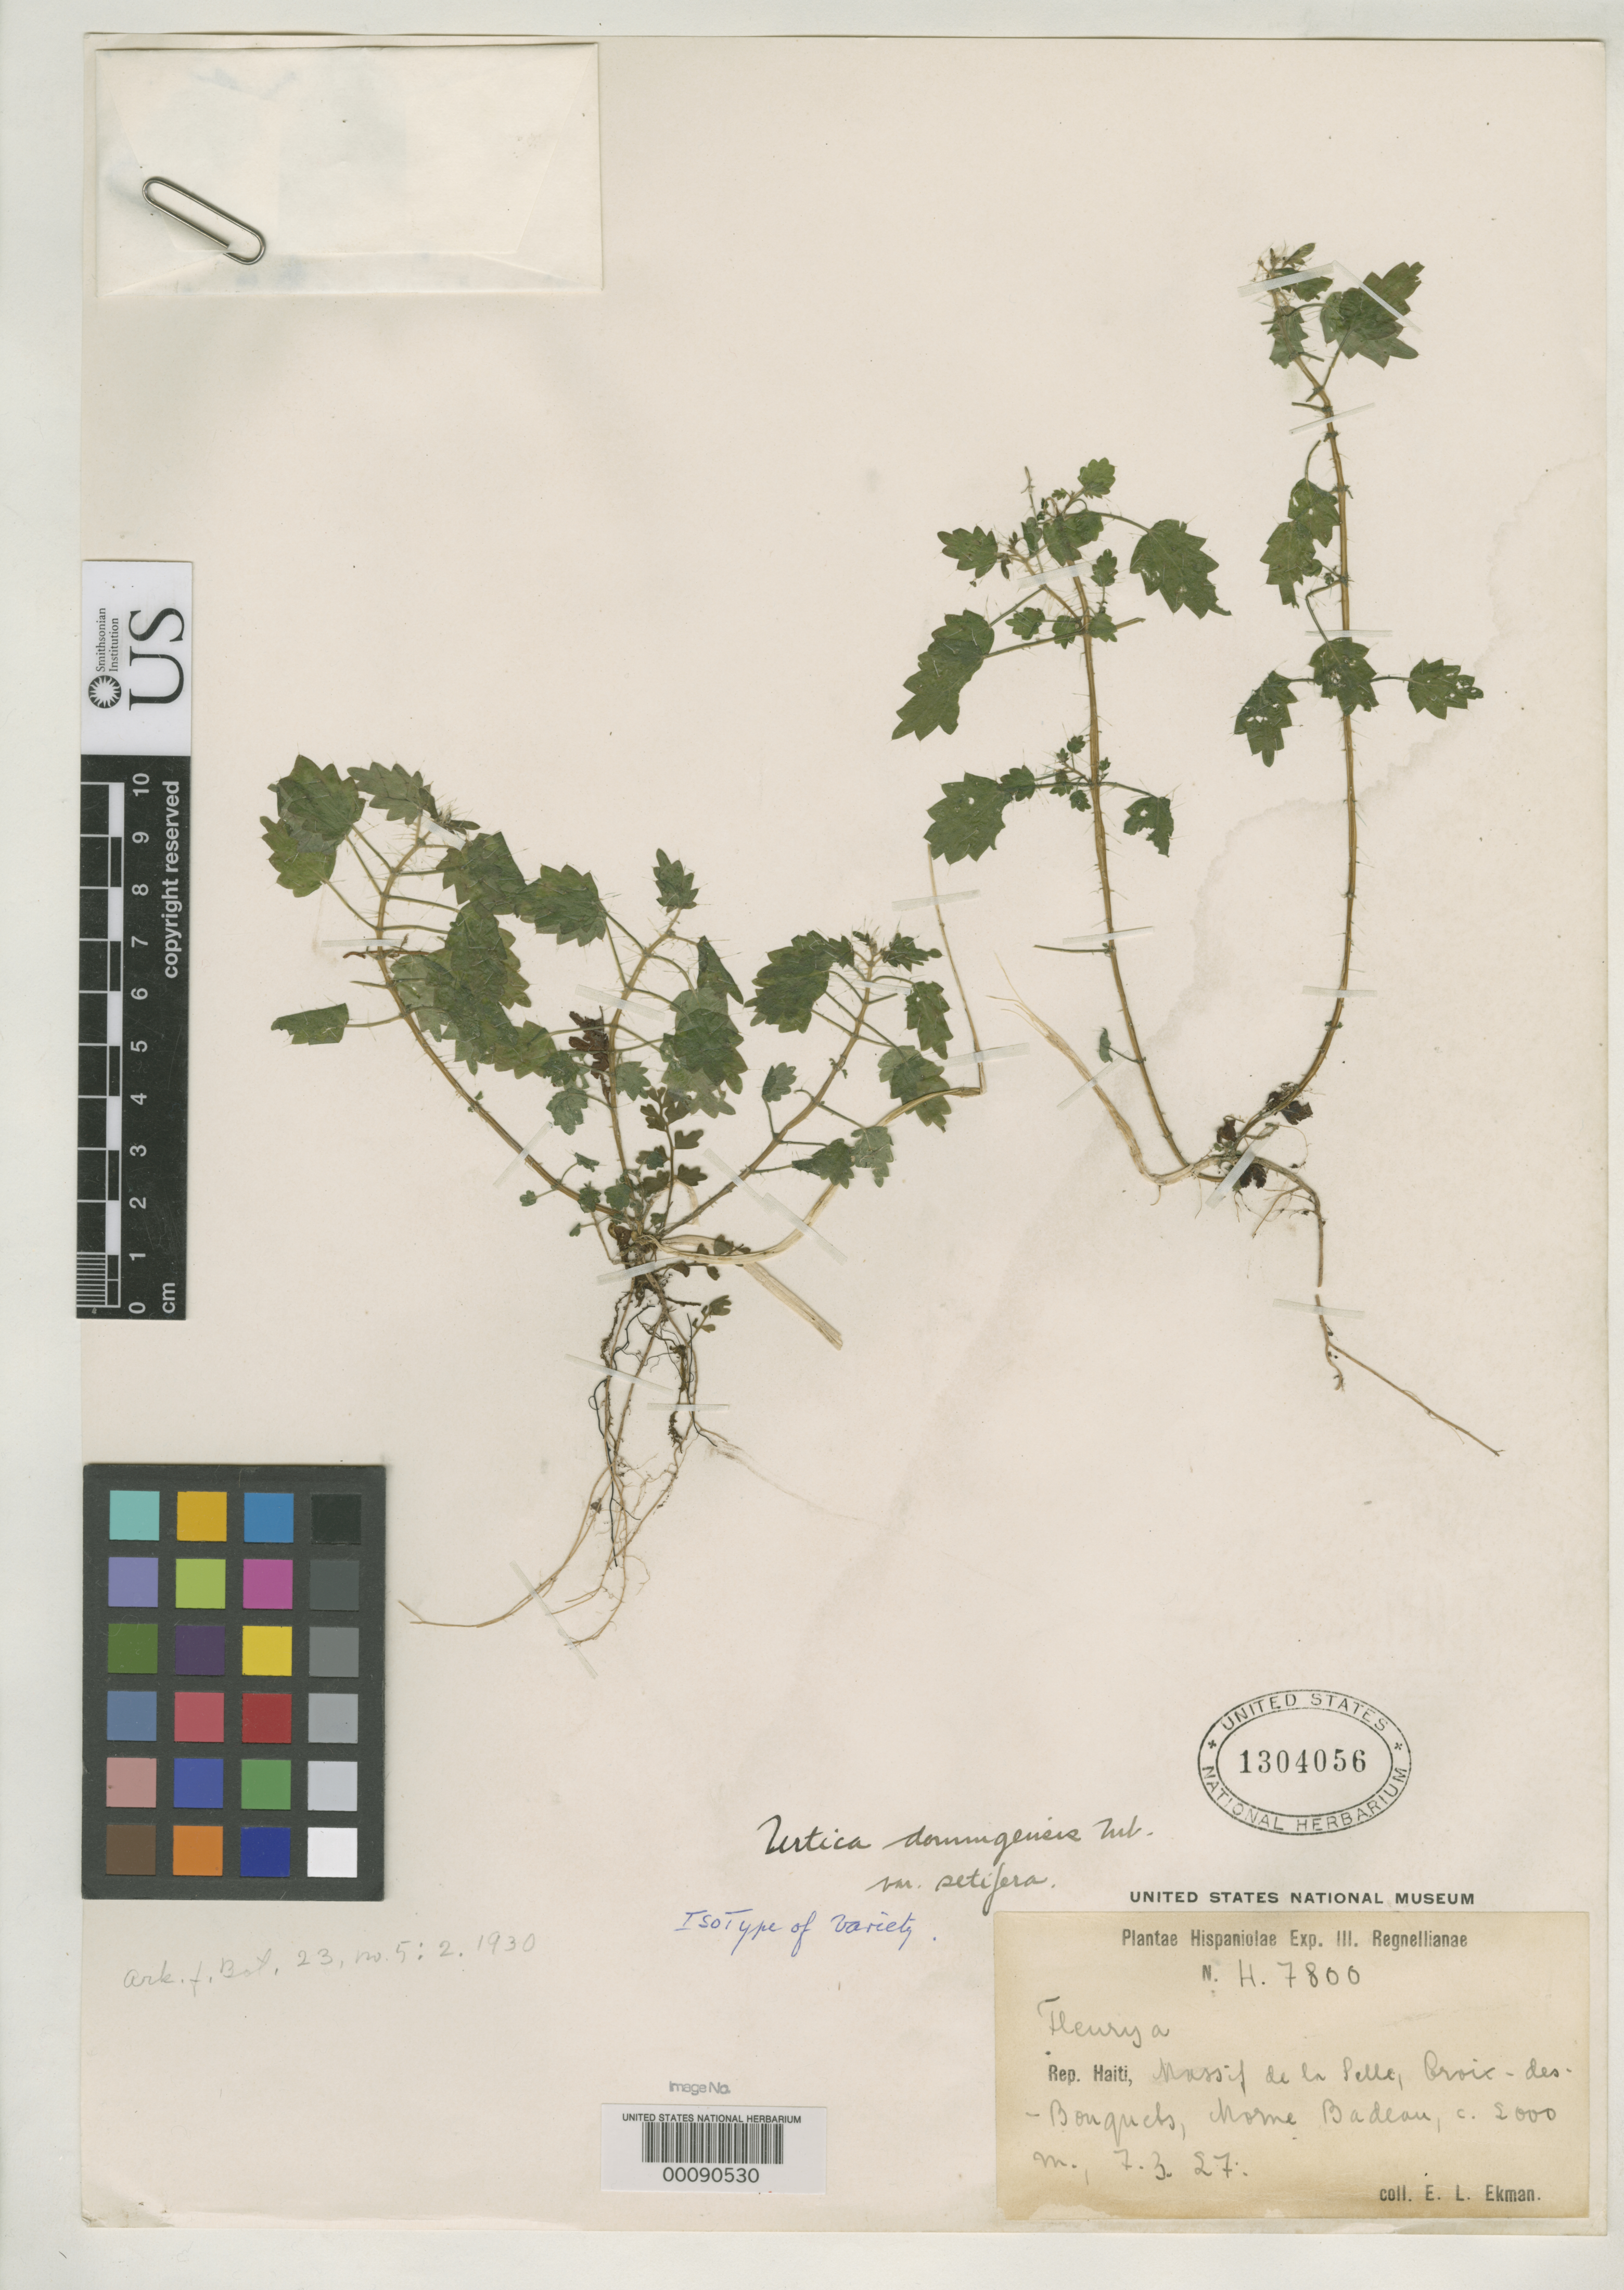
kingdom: Plantae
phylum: Tracheophyta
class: Magnoliopsida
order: Rosales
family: Urticaceae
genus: Urtica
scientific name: Urtica domingensis var. setifera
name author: Urb.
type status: Isotype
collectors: E. L. Ekman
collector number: H 7800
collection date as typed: Mar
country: Haiti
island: Hispaniola Island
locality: Massif de La Selle near Croix-des-Bouquets, at Badeau.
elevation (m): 2000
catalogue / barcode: US 1304056